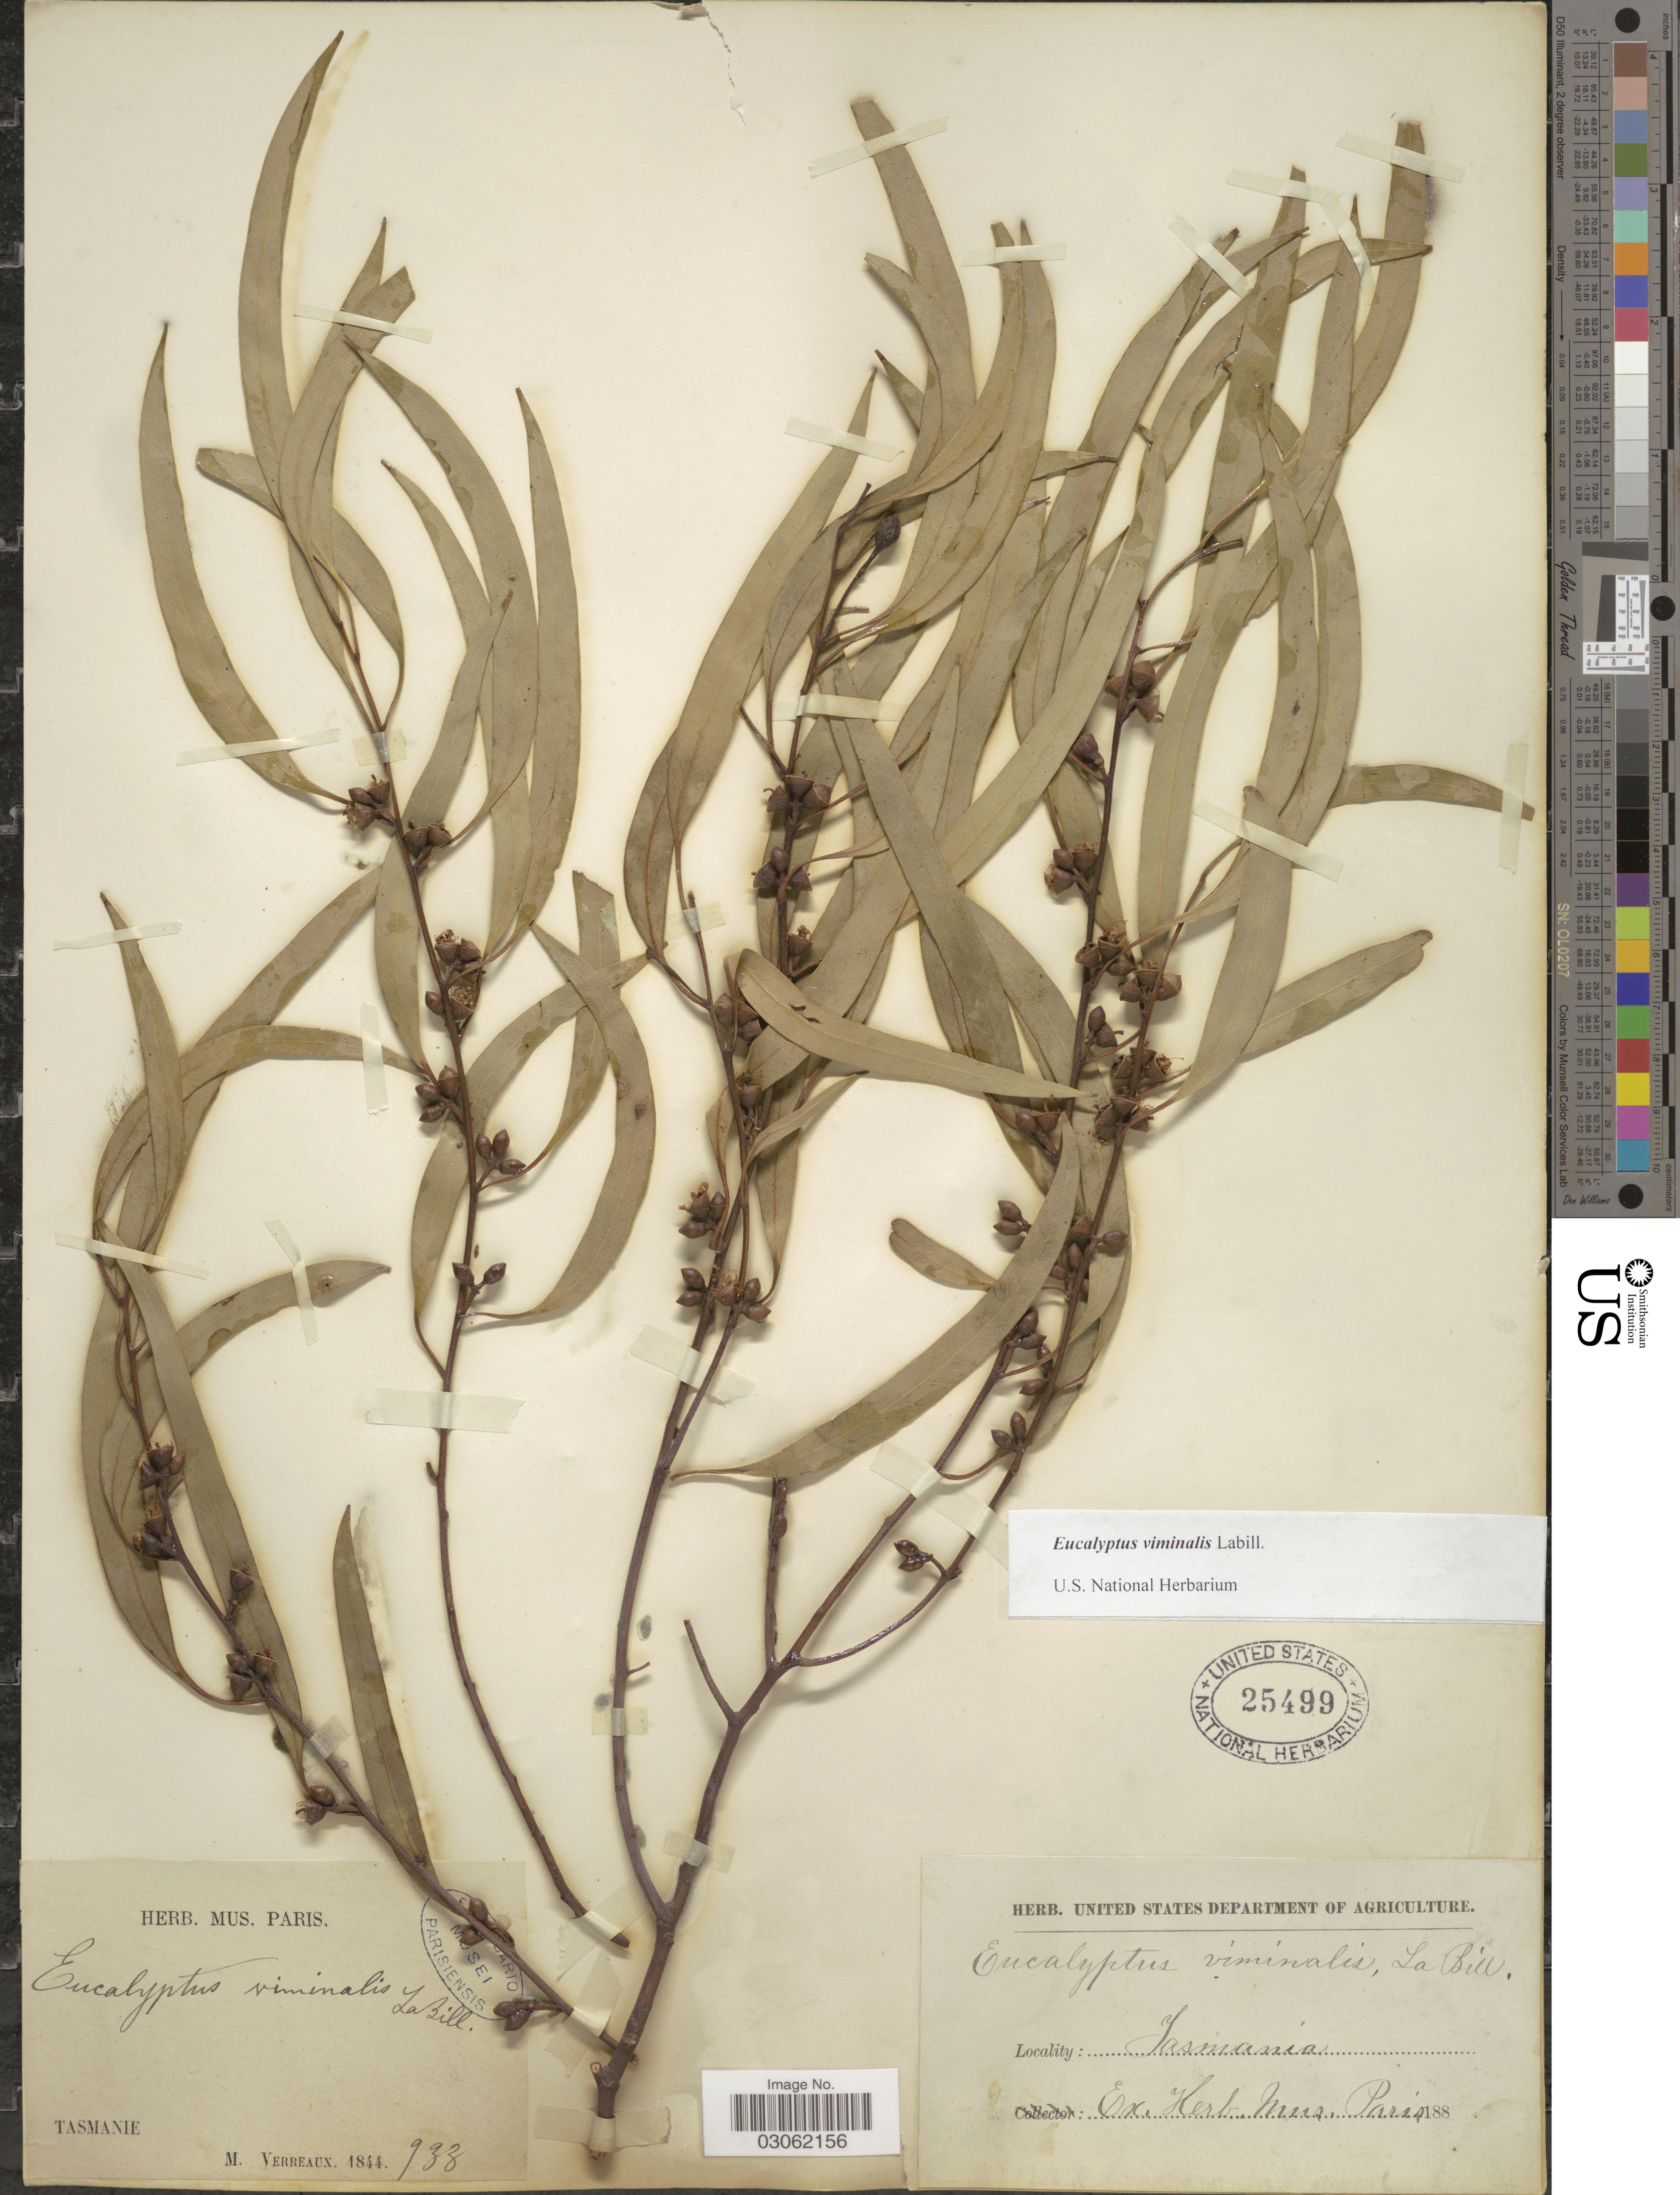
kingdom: Plantae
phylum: Tracheophyta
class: Magnoliopsida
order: Myrtales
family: Myrtaceae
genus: Eucalyptus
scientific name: Eucalyptus viminalis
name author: Labill.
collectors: M. Verreaux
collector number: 933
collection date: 1844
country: Australia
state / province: Tasmania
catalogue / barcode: US 25499